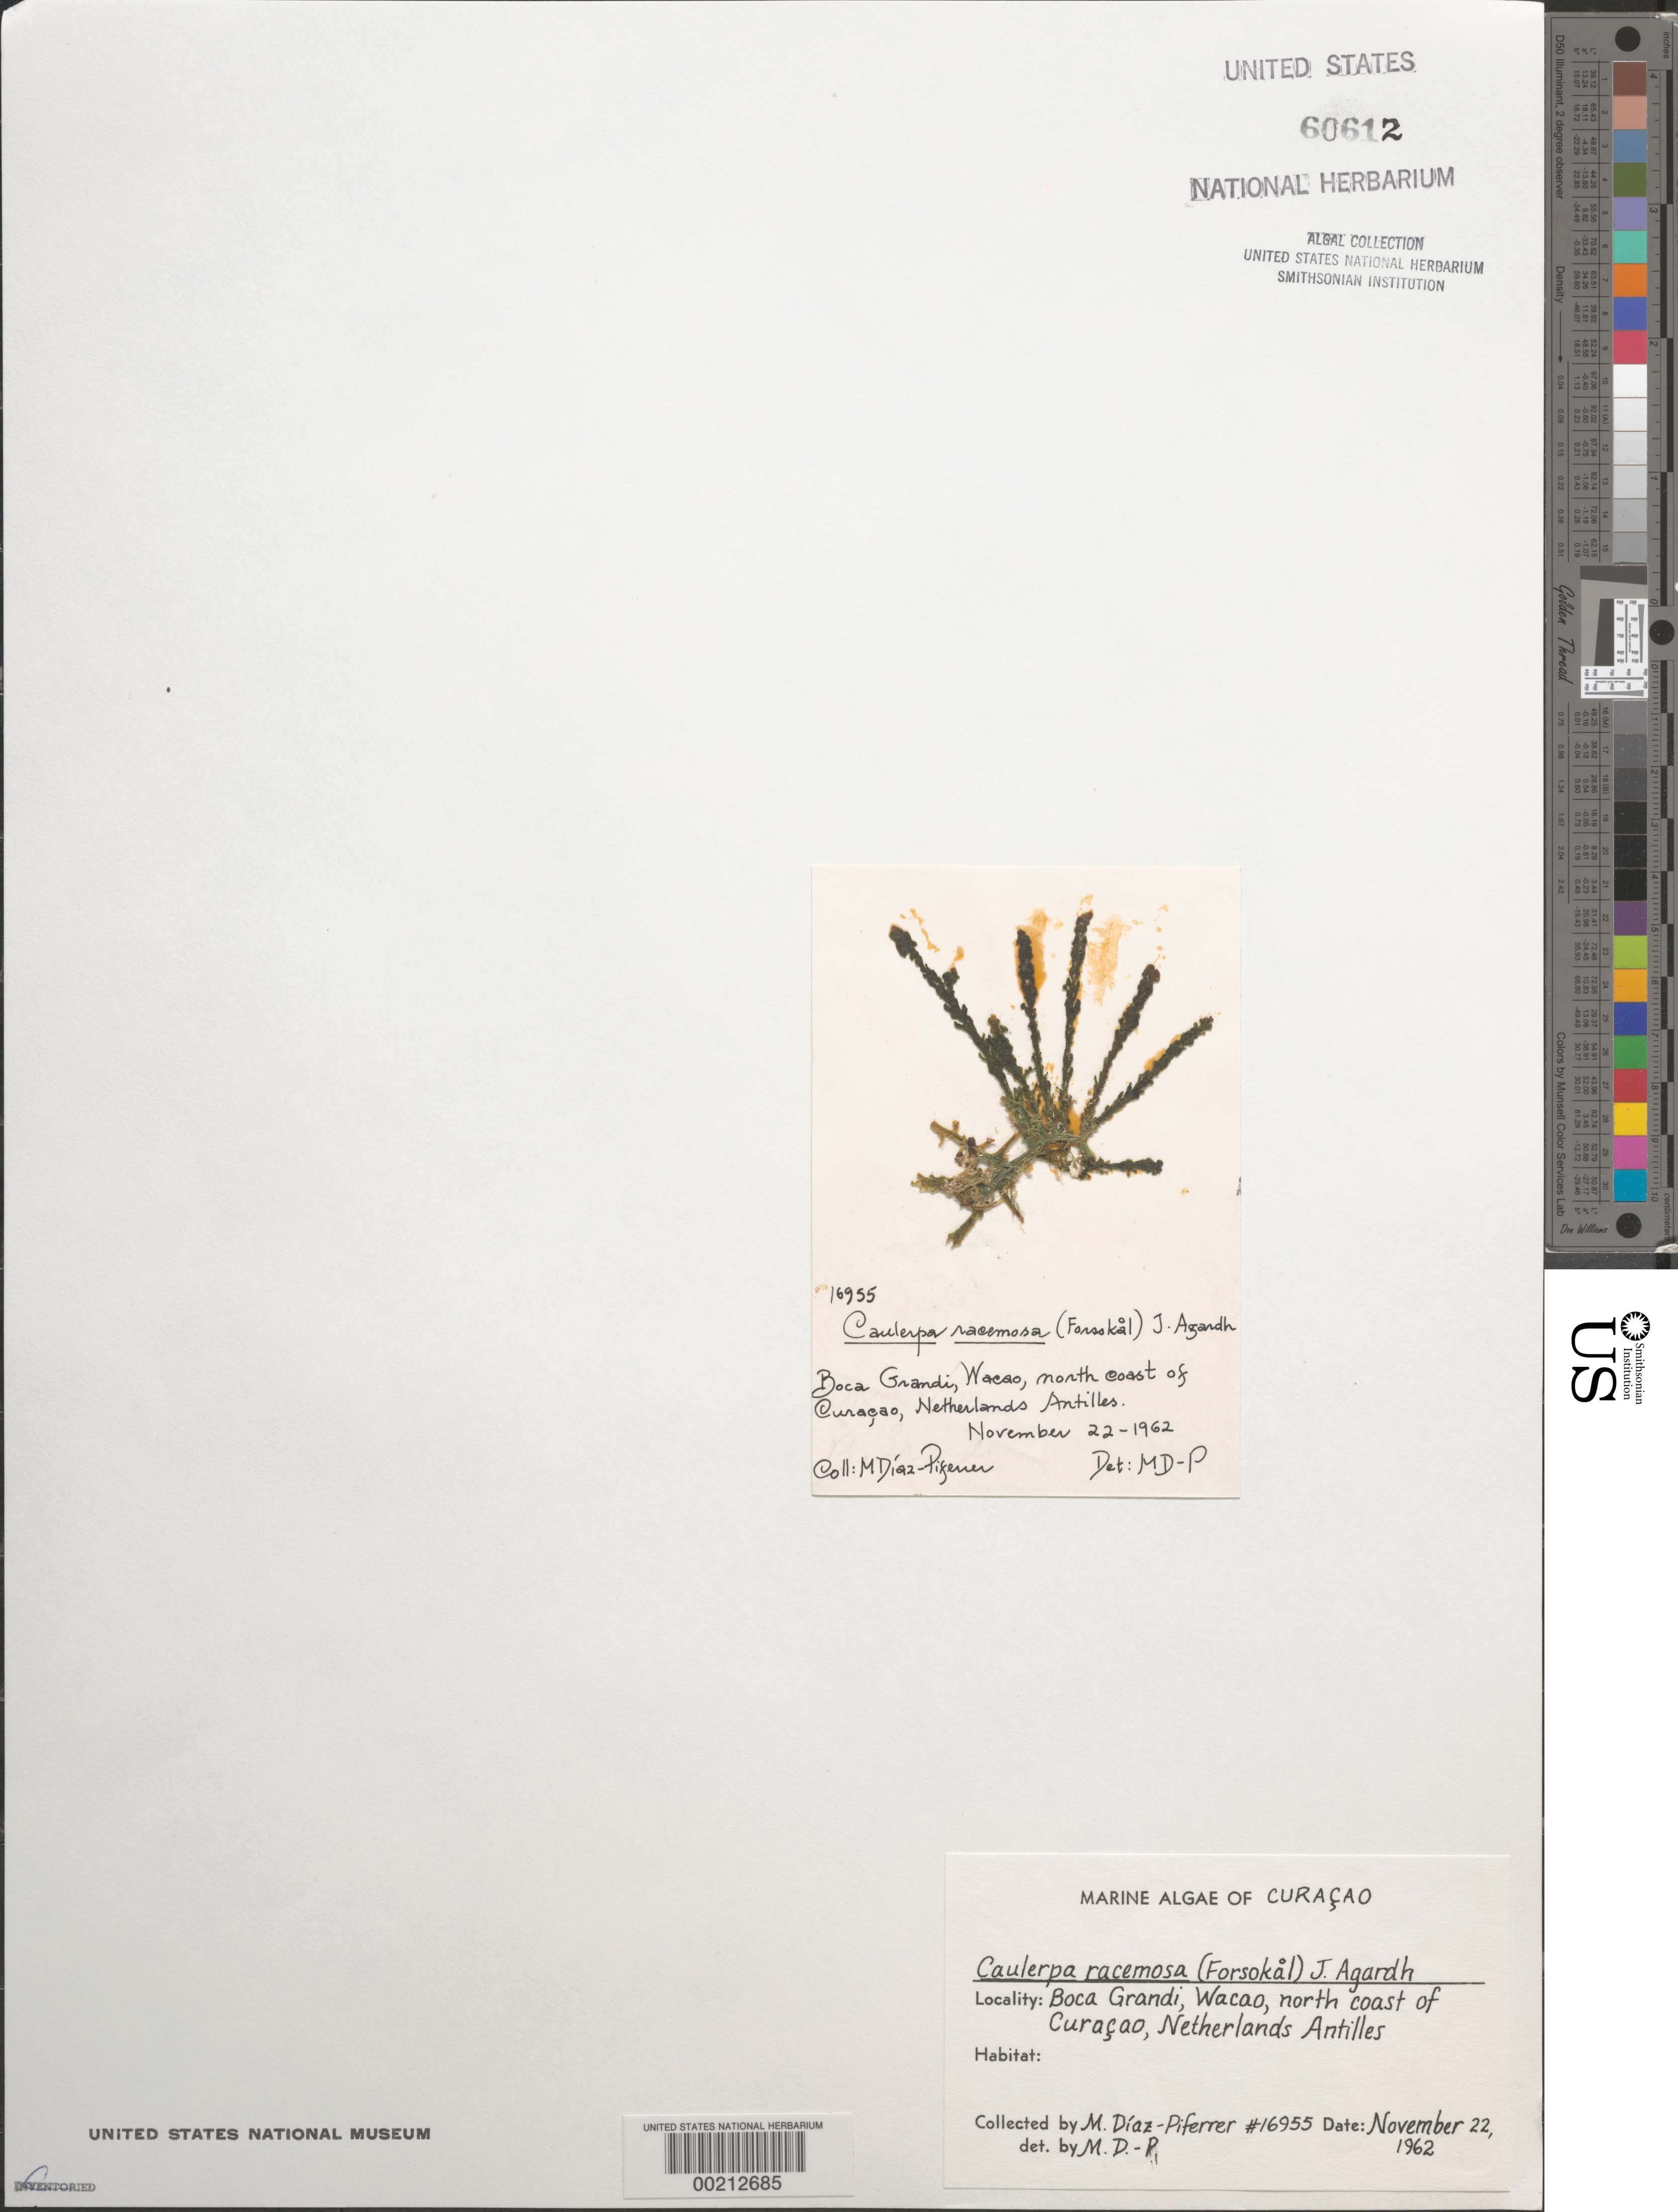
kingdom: Plantae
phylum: Chlorophyta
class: Ulvophyceae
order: Bryopsidales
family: Caulerpaceae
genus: Caulerpa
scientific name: Caulerpa racemosa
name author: (Forssk.) J. Agardh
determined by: Diaz-Piferrer, M.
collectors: M. Diaz-Piferrer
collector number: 16955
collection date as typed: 22 Nov 1962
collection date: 1962-11-22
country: Curaçao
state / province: ABC Islands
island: Curaçao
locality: Wacao, Boca Grandi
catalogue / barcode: US 60612